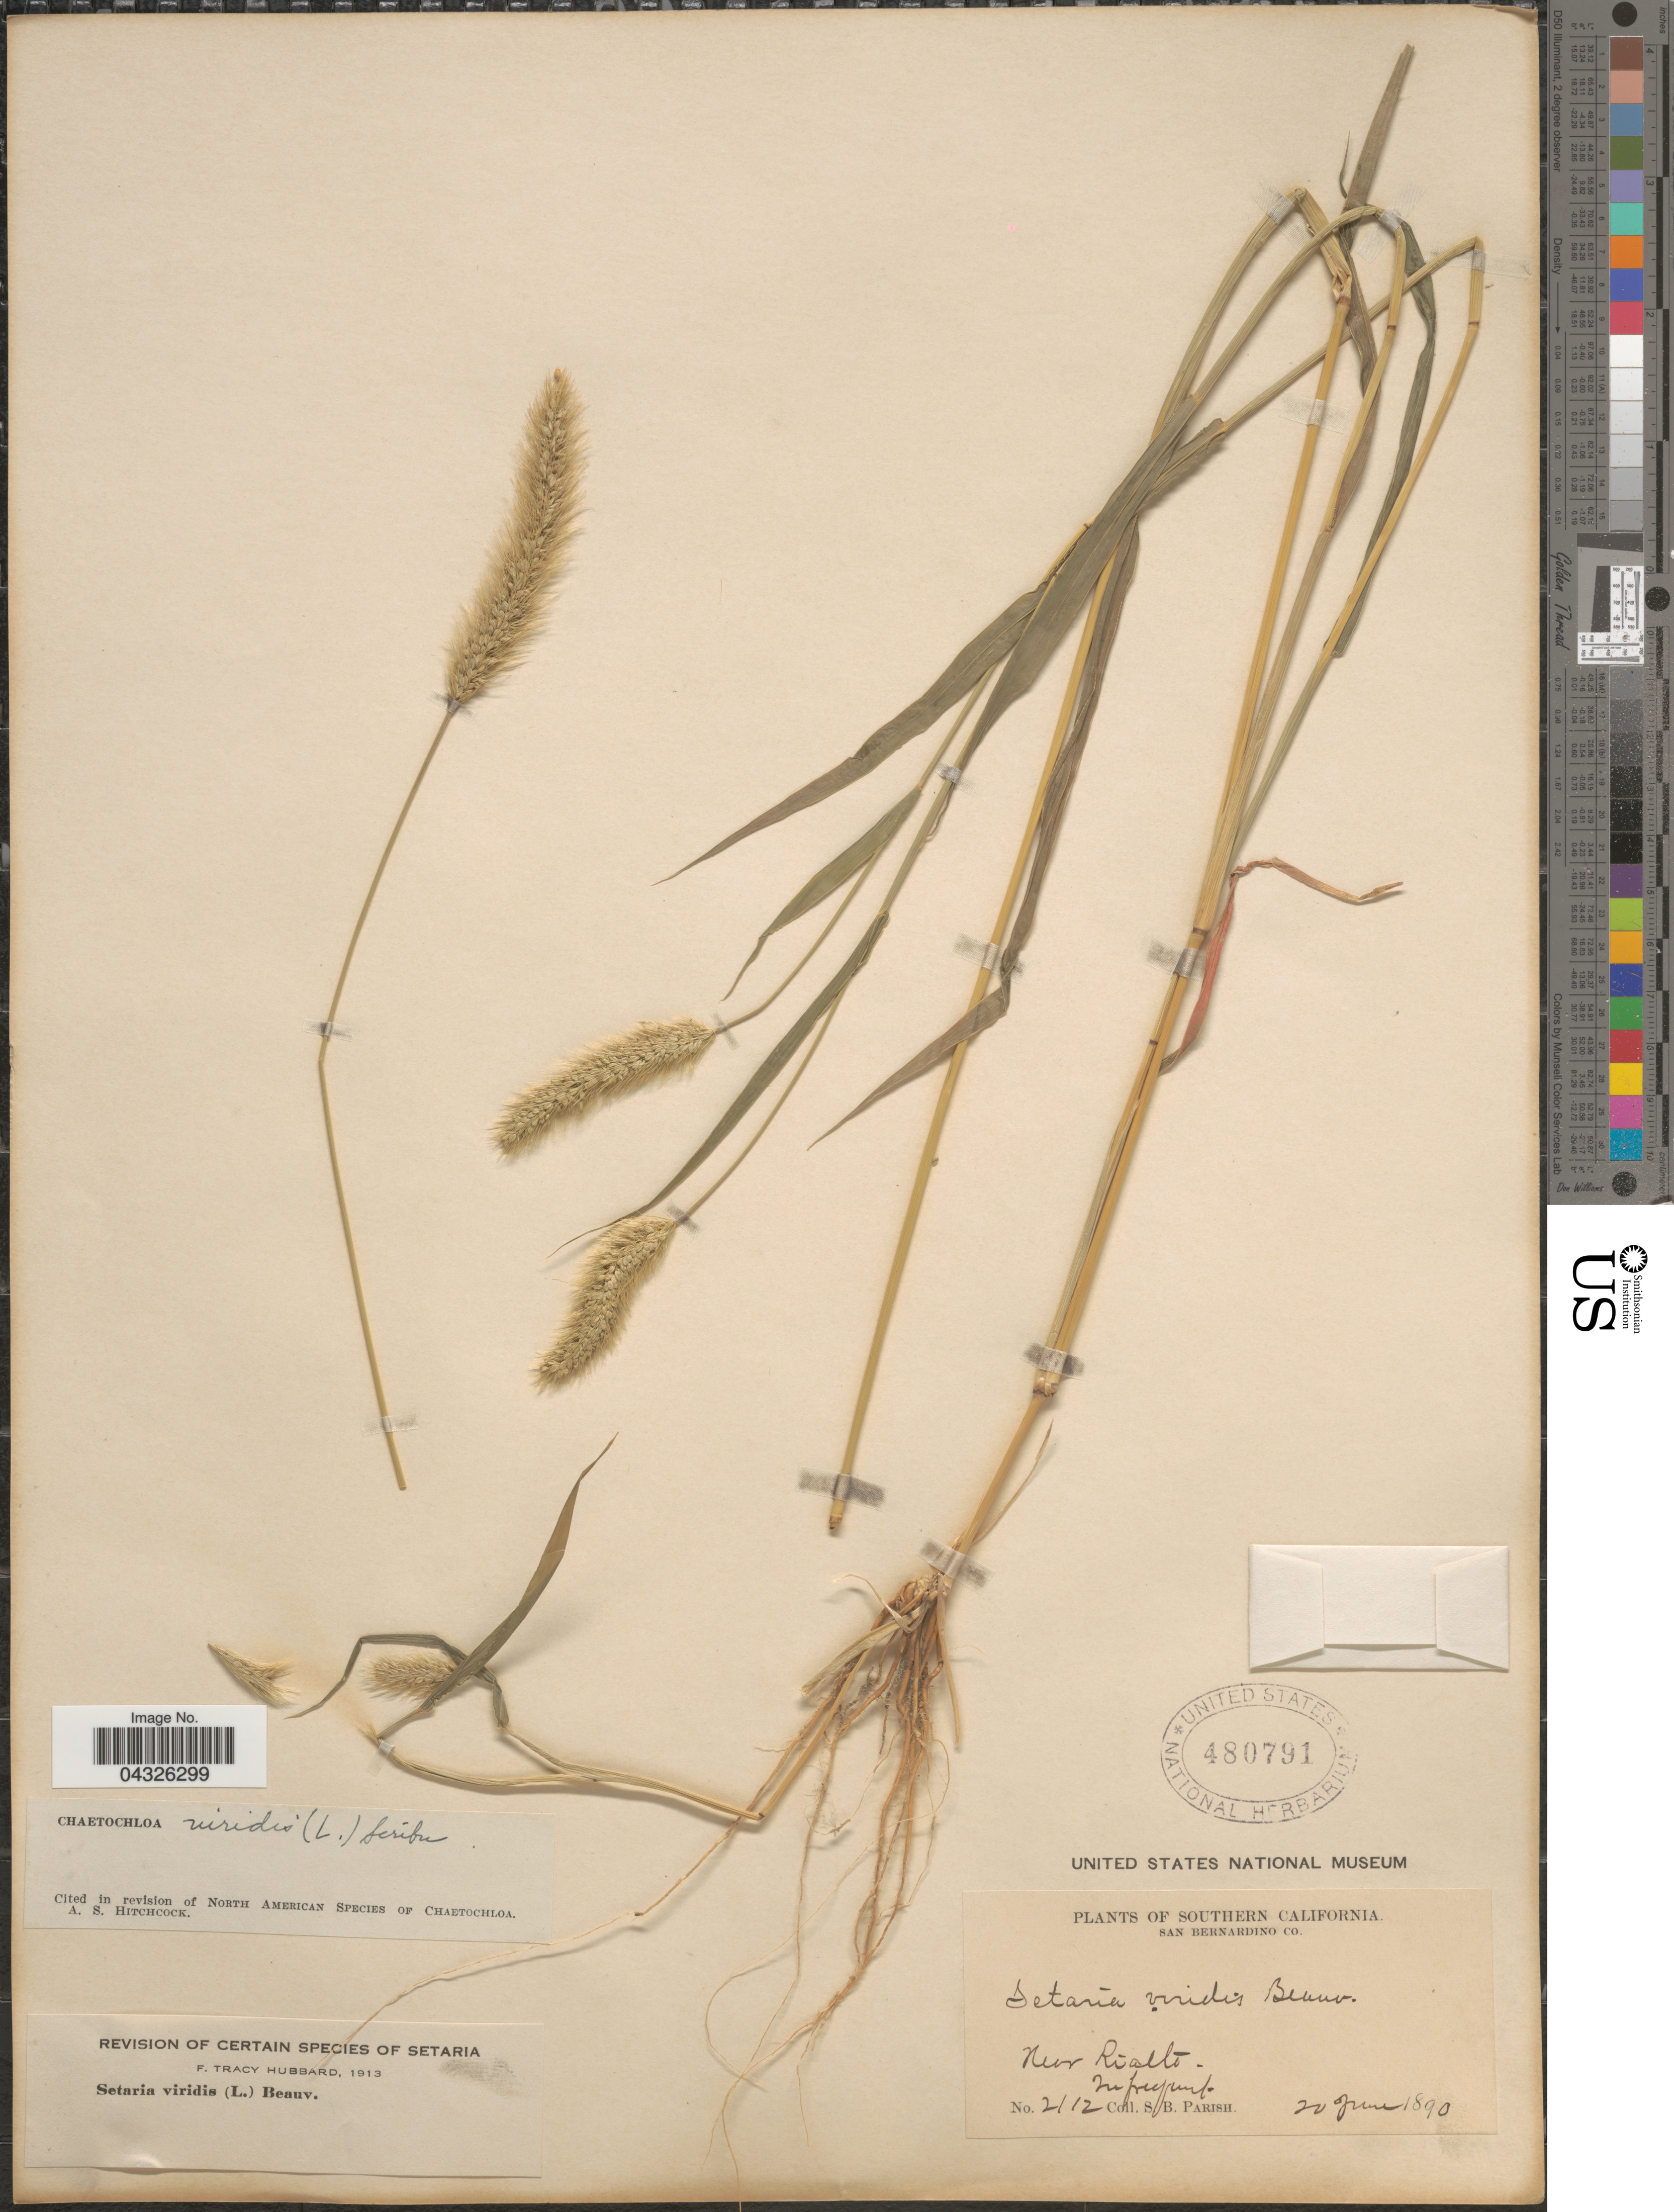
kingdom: Plantae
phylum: Tracheophyta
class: Liliopsida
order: Poales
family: Poaceae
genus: Setaria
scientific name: Setaria viridis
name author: (L.) P. Beauv.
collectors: S. B. Parish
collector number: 2112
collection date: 1890-06-20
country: United States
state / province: California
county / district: San Bernardino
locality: Southern California. San Bernardino Co. Near Rialto. Infrequent.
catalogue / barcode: US 480791